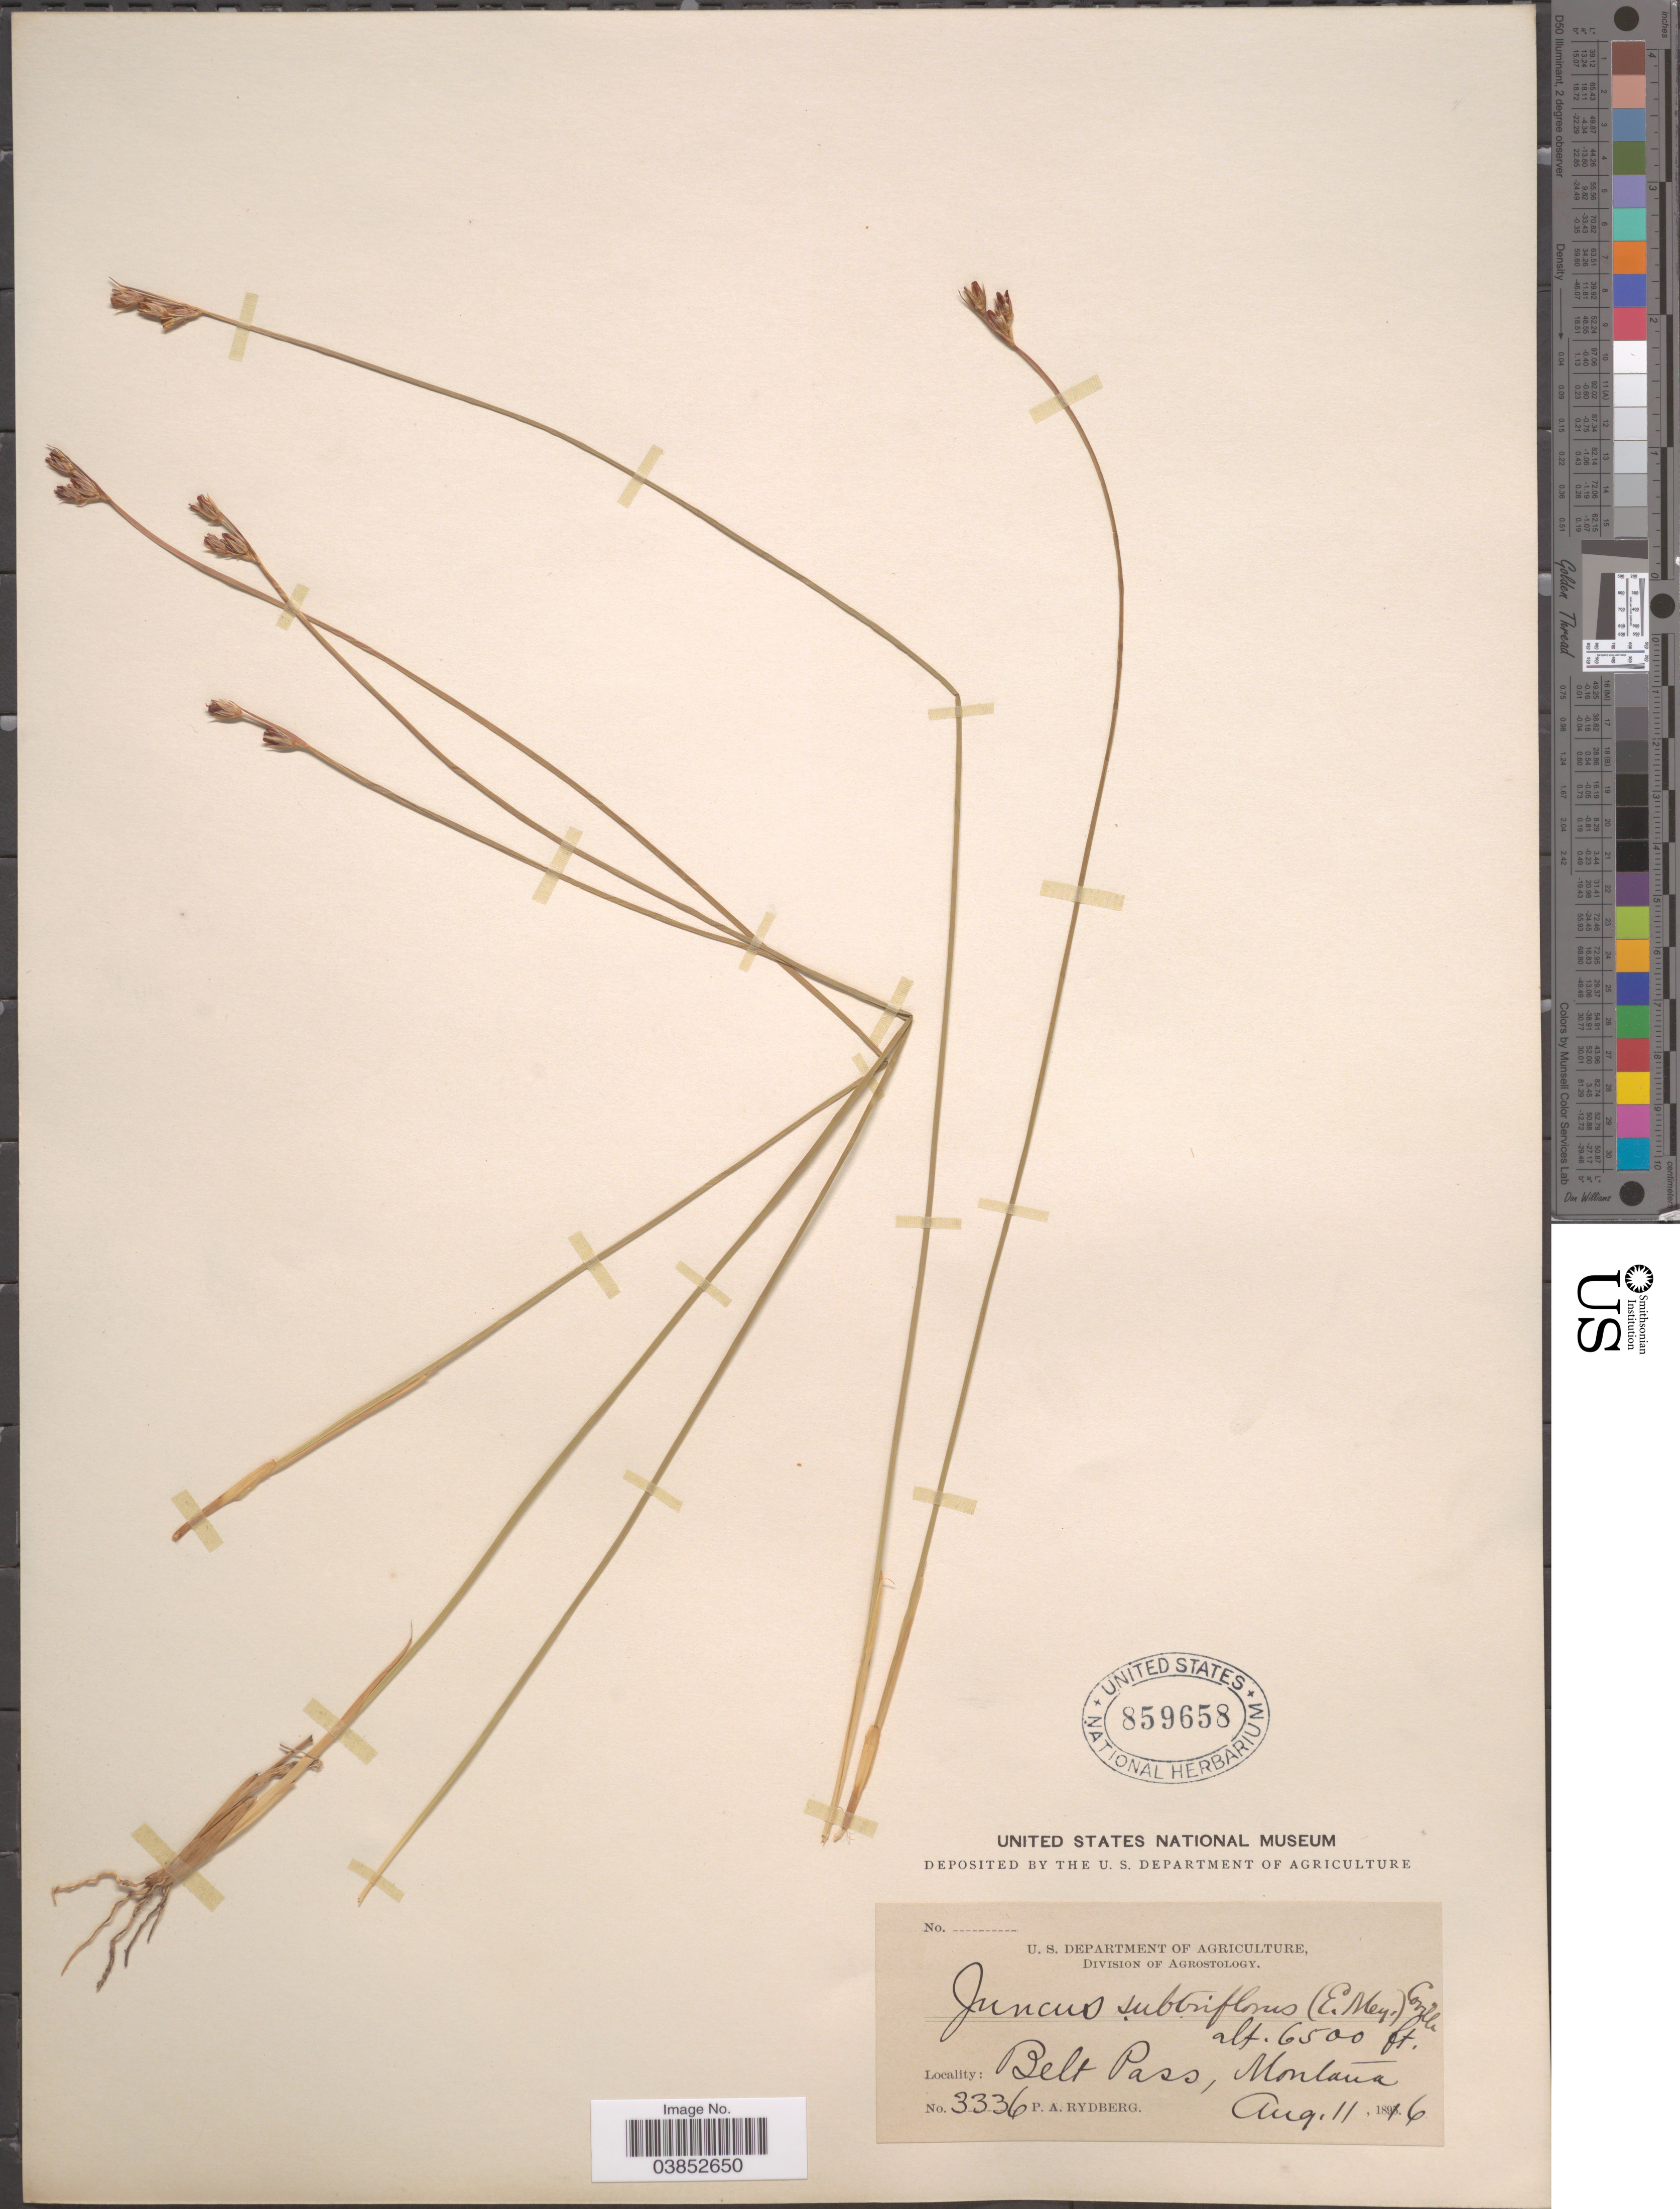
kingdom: Plantae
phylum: Tracheophyta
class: Liliopsida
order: Poales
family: Juncaceae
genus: Juncus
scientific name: Juncus drummondii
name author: E. Mey.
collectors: P. A. Rydberg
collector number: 3336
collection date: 1896-08-11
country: United States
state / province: Montana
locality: Belt Pass.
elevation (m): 1981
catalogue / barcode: US 859658